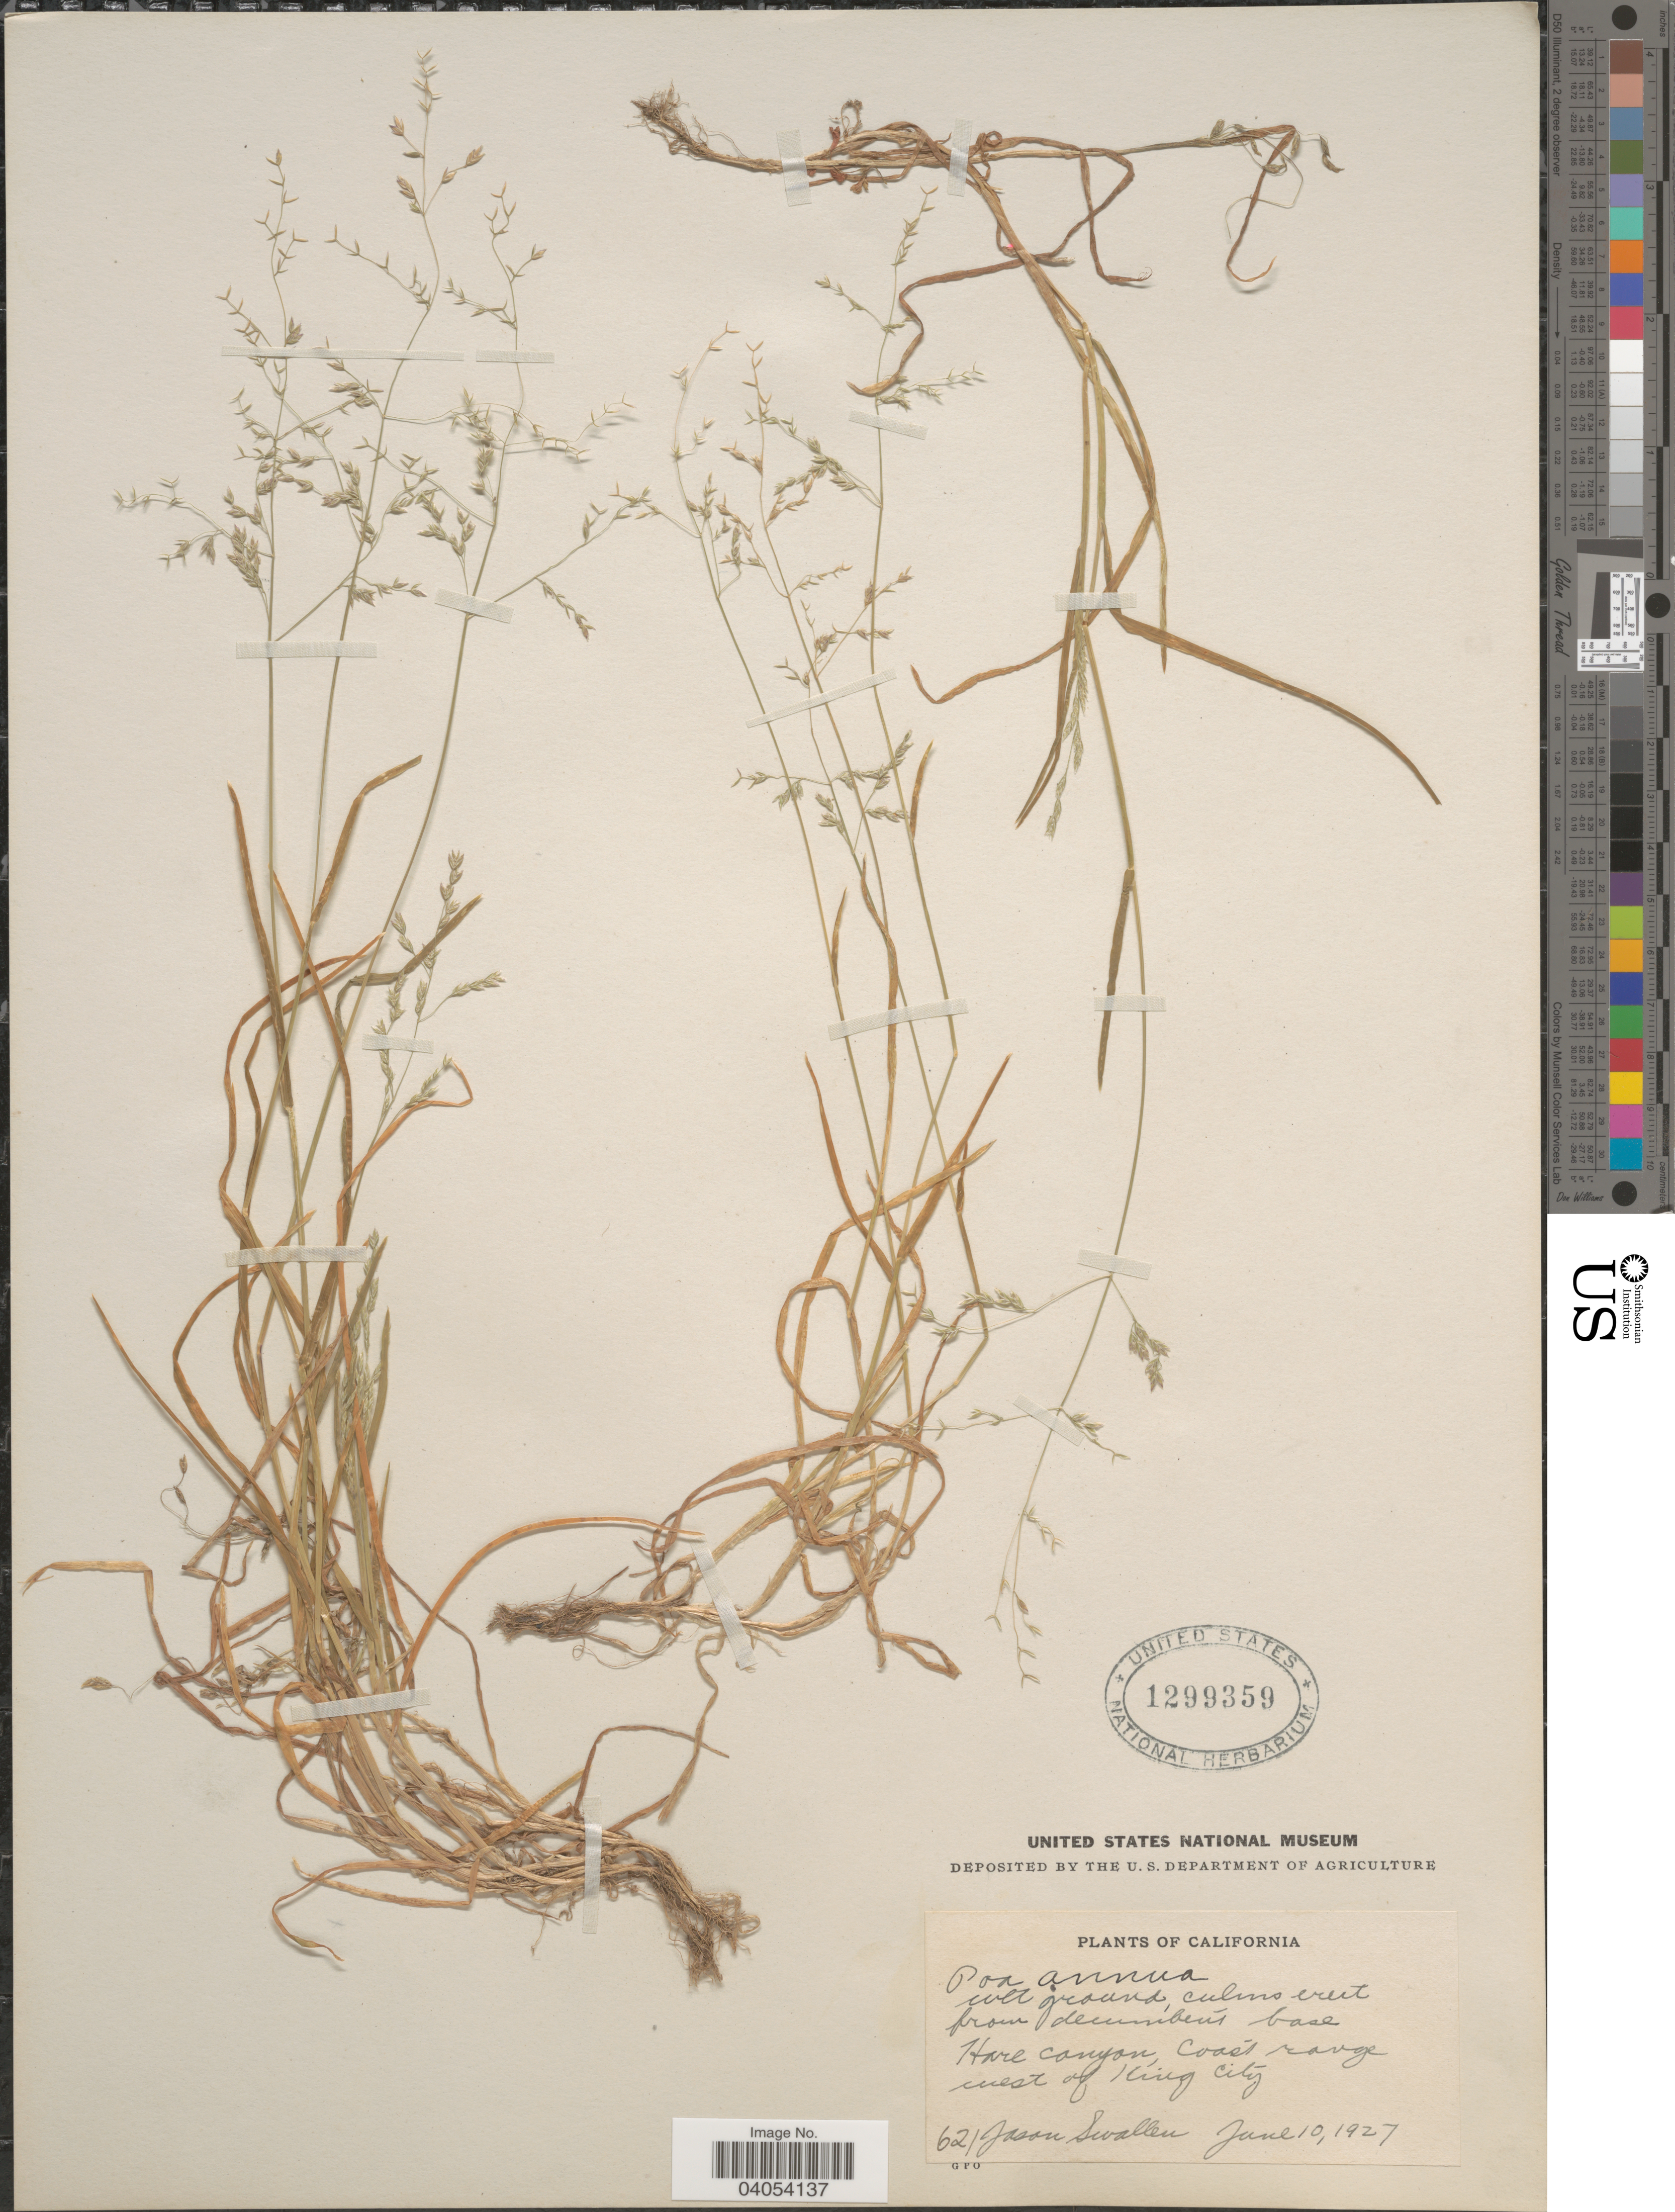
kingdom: Plantae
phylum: Tracheophyta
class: Liliopsida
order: Poales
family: Poaceae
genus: Poa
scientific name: Poa annua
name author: L.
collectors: J. R. Swallen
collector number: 621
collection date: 1927-06-10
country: United States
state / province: California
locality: Hare canyon, coast range west of King City.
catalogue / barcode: US 1299359